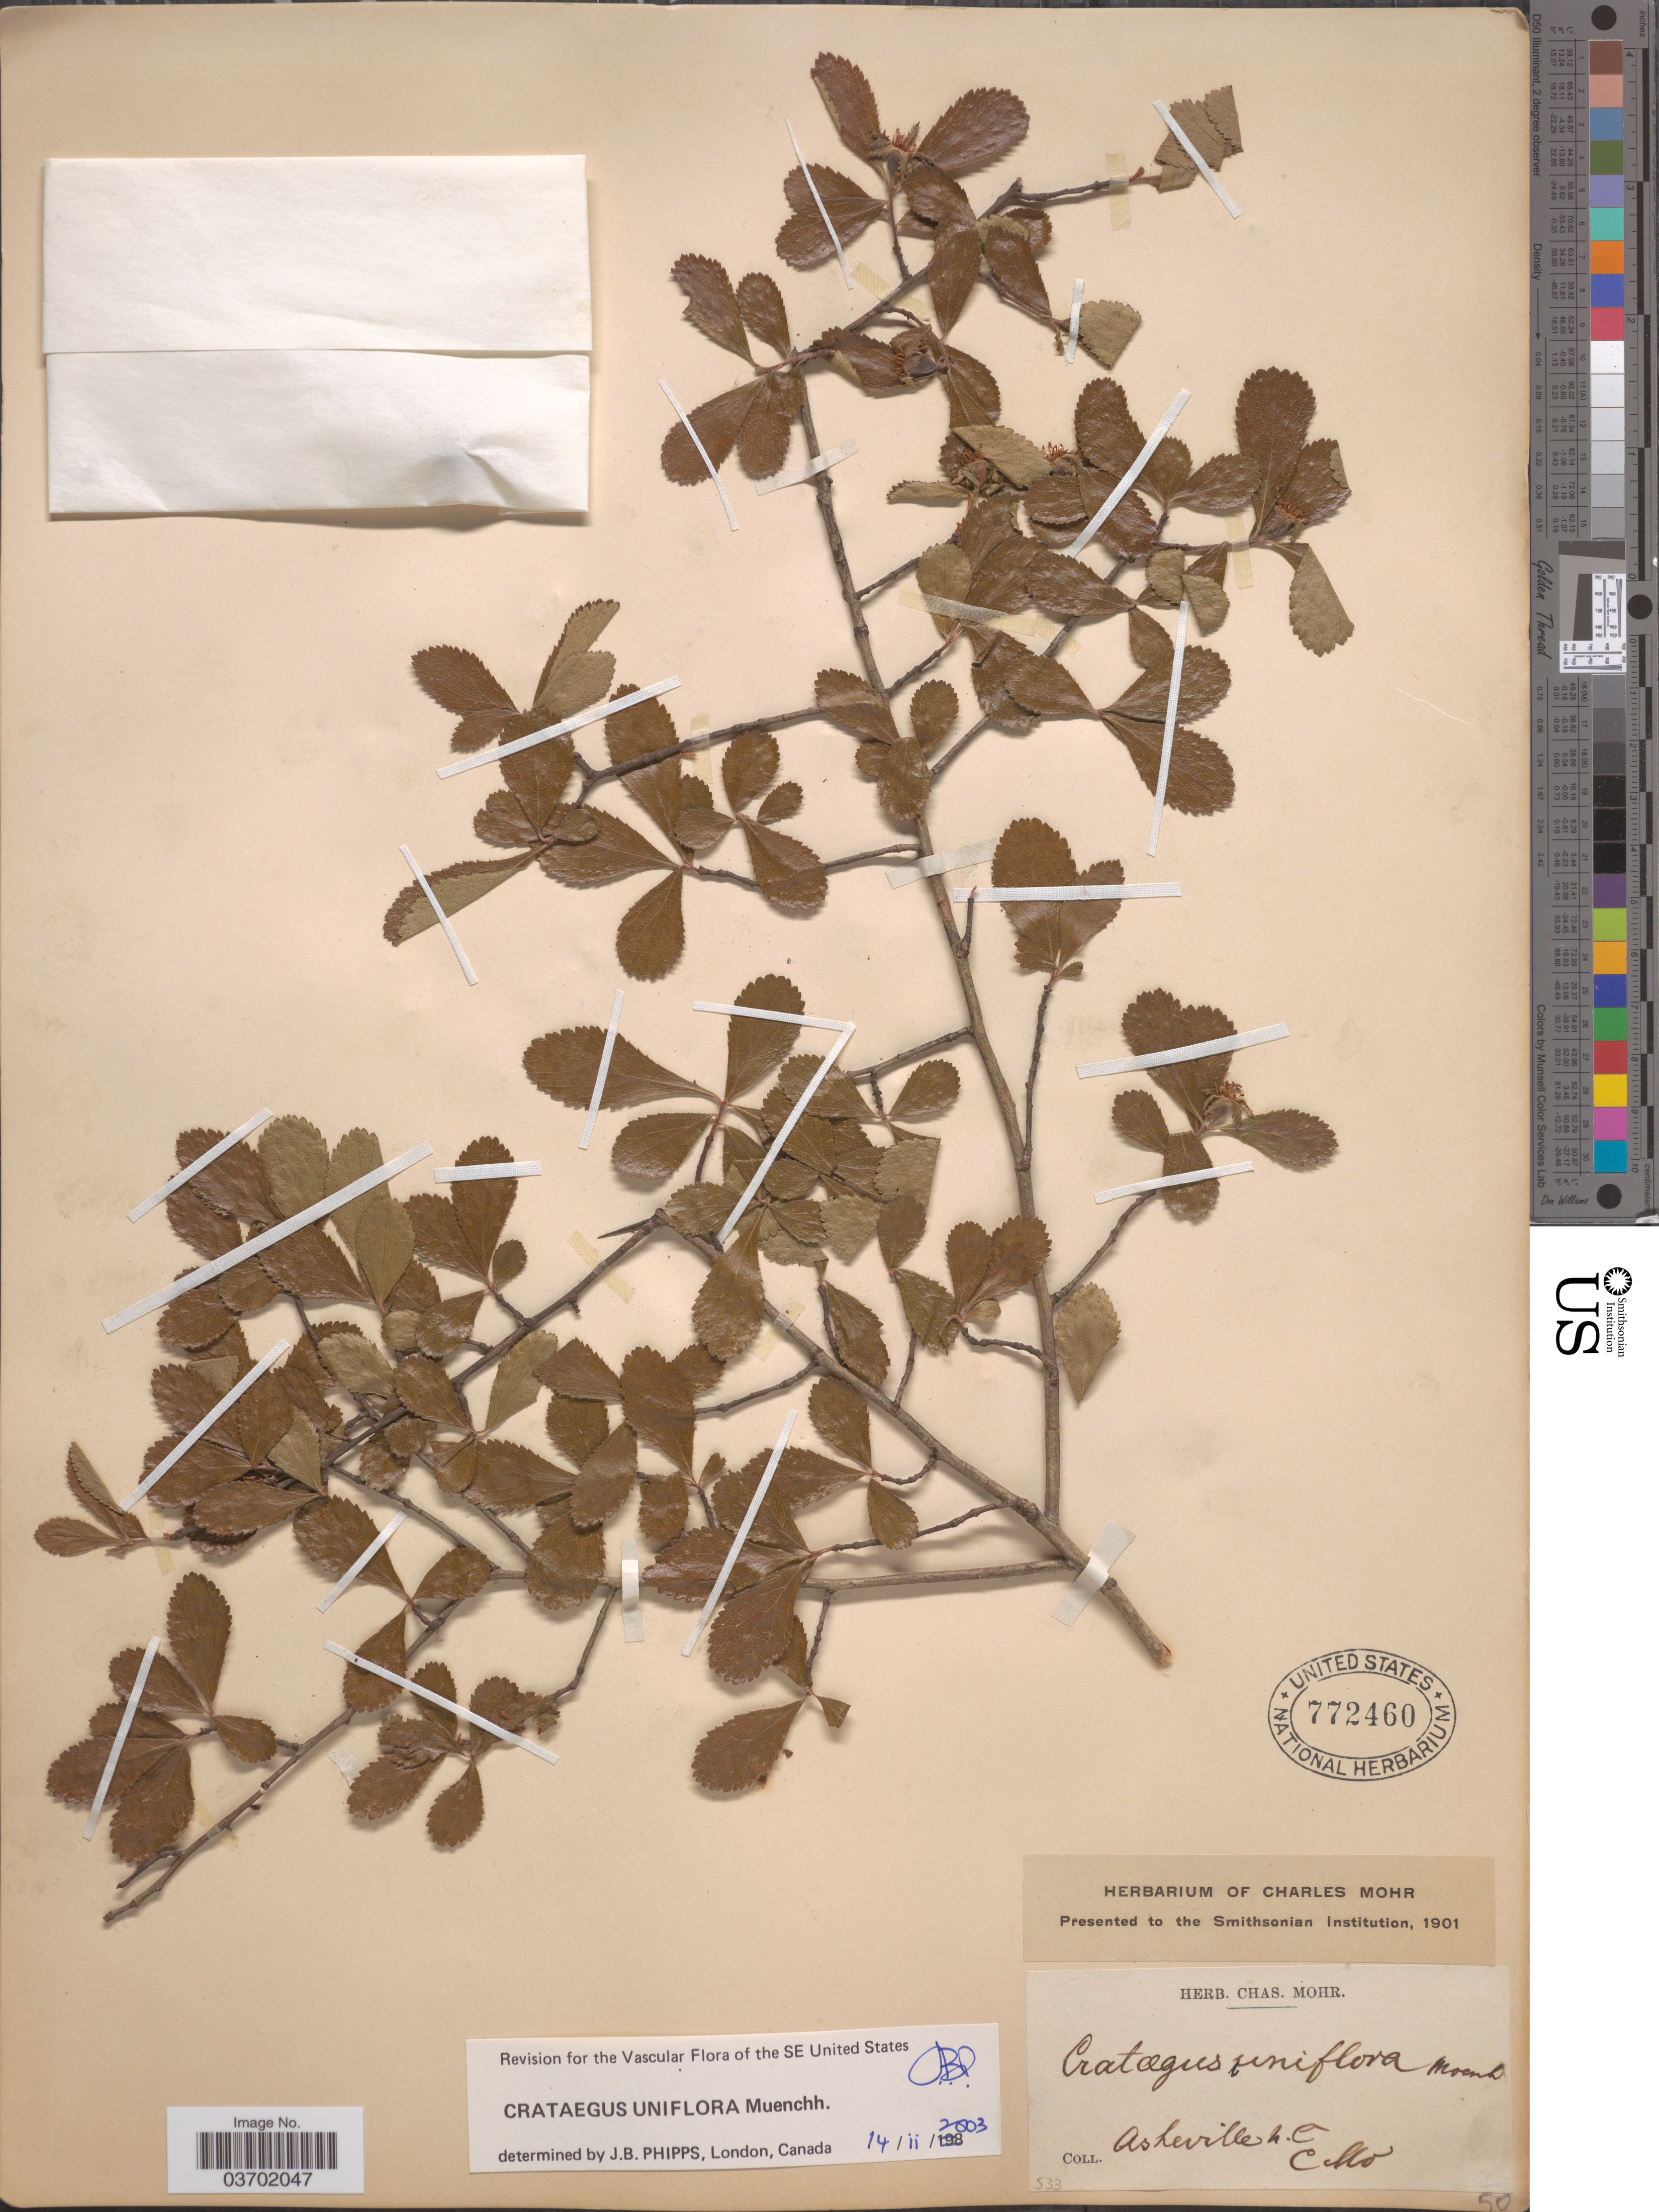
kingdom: Plantae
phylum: Tracheophyta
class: Magnoliopsida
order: Rosales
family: Rosaceae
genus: Crataegus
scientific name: Crataegus uniflora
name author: Münchh.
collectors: Mohr, C. T. (herbarium)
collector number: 533?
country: United States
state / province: North Carolina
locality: Asheville.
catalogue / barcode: US 772460